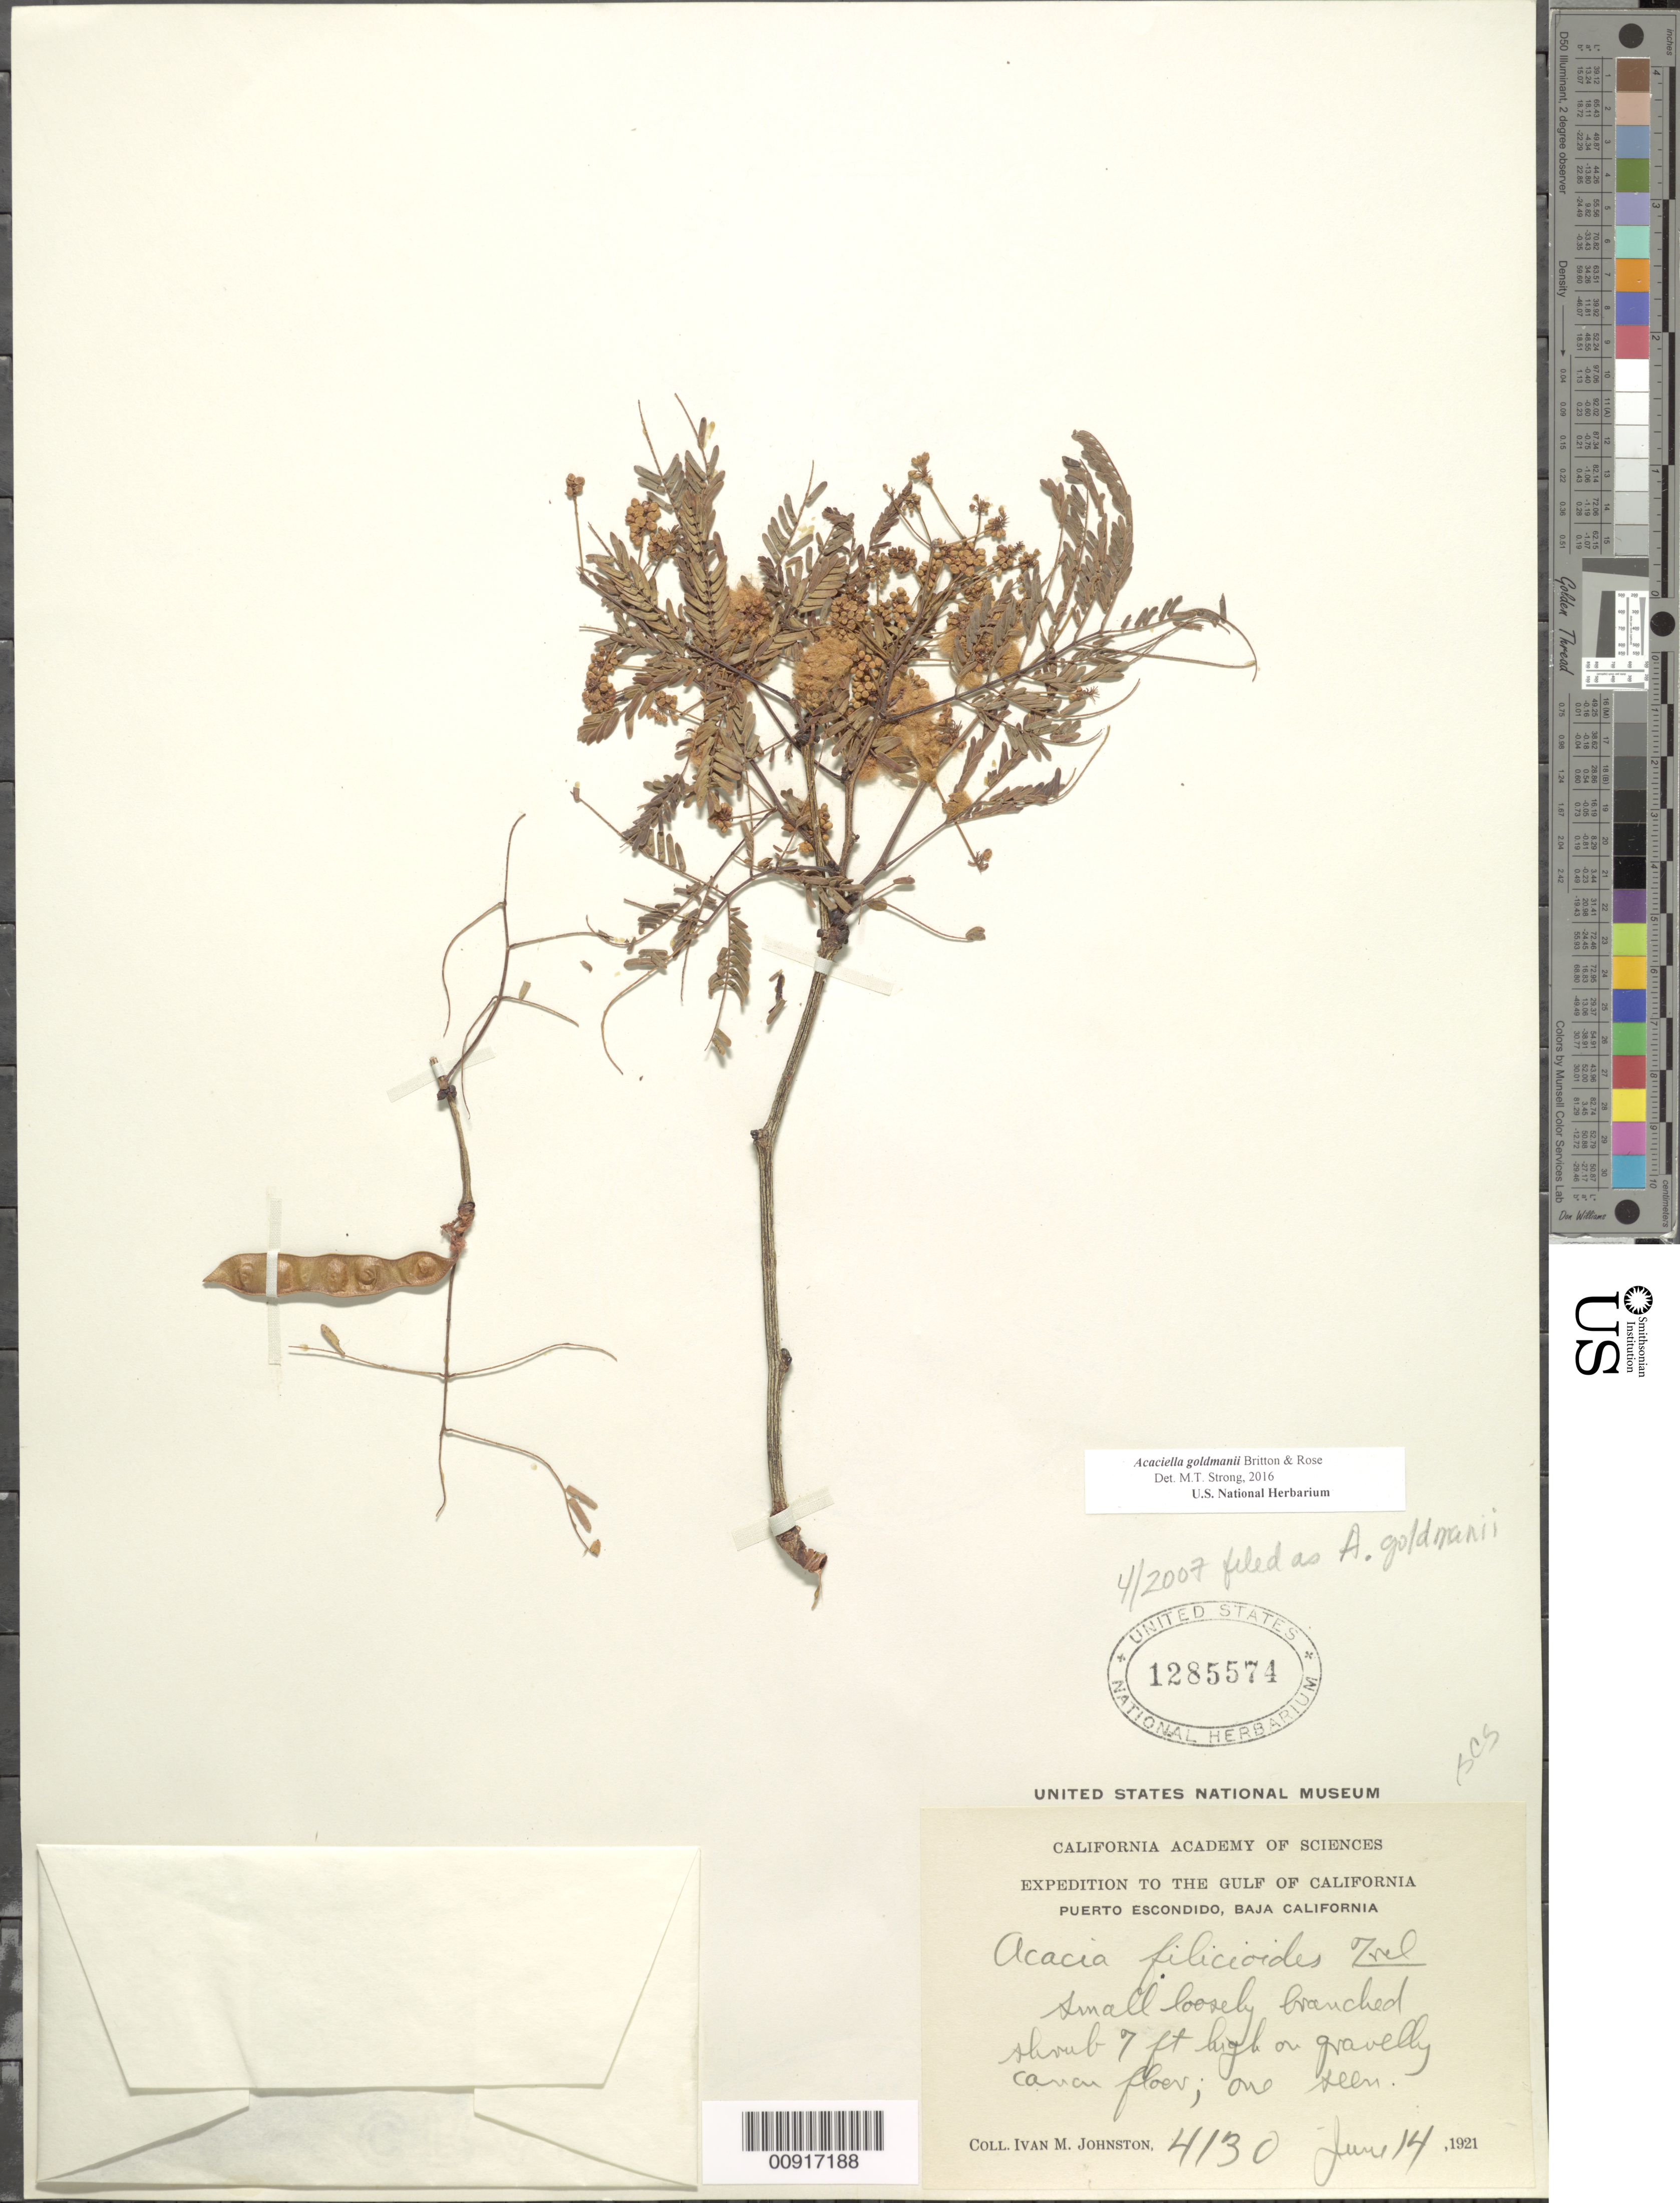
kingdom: Plantae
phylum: Tracheophyta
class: Magnoliopsida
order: Fabales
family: Fabaceae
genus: Acaciella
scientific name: Acaciella goldmanii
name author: Britton & Rose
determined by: Strong, M. T., (US), Smithsonian Institution - National Museum of Natural History (UNITED STATES)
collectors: I.M. Johnston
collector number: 4130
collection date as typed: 14 Jun 1921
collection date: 1921-06-14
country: Mexico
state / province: Baja California Sur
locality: Puerto Escondido, Baja California.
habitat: On gravelly cañon floor.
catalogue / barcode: US 1285574